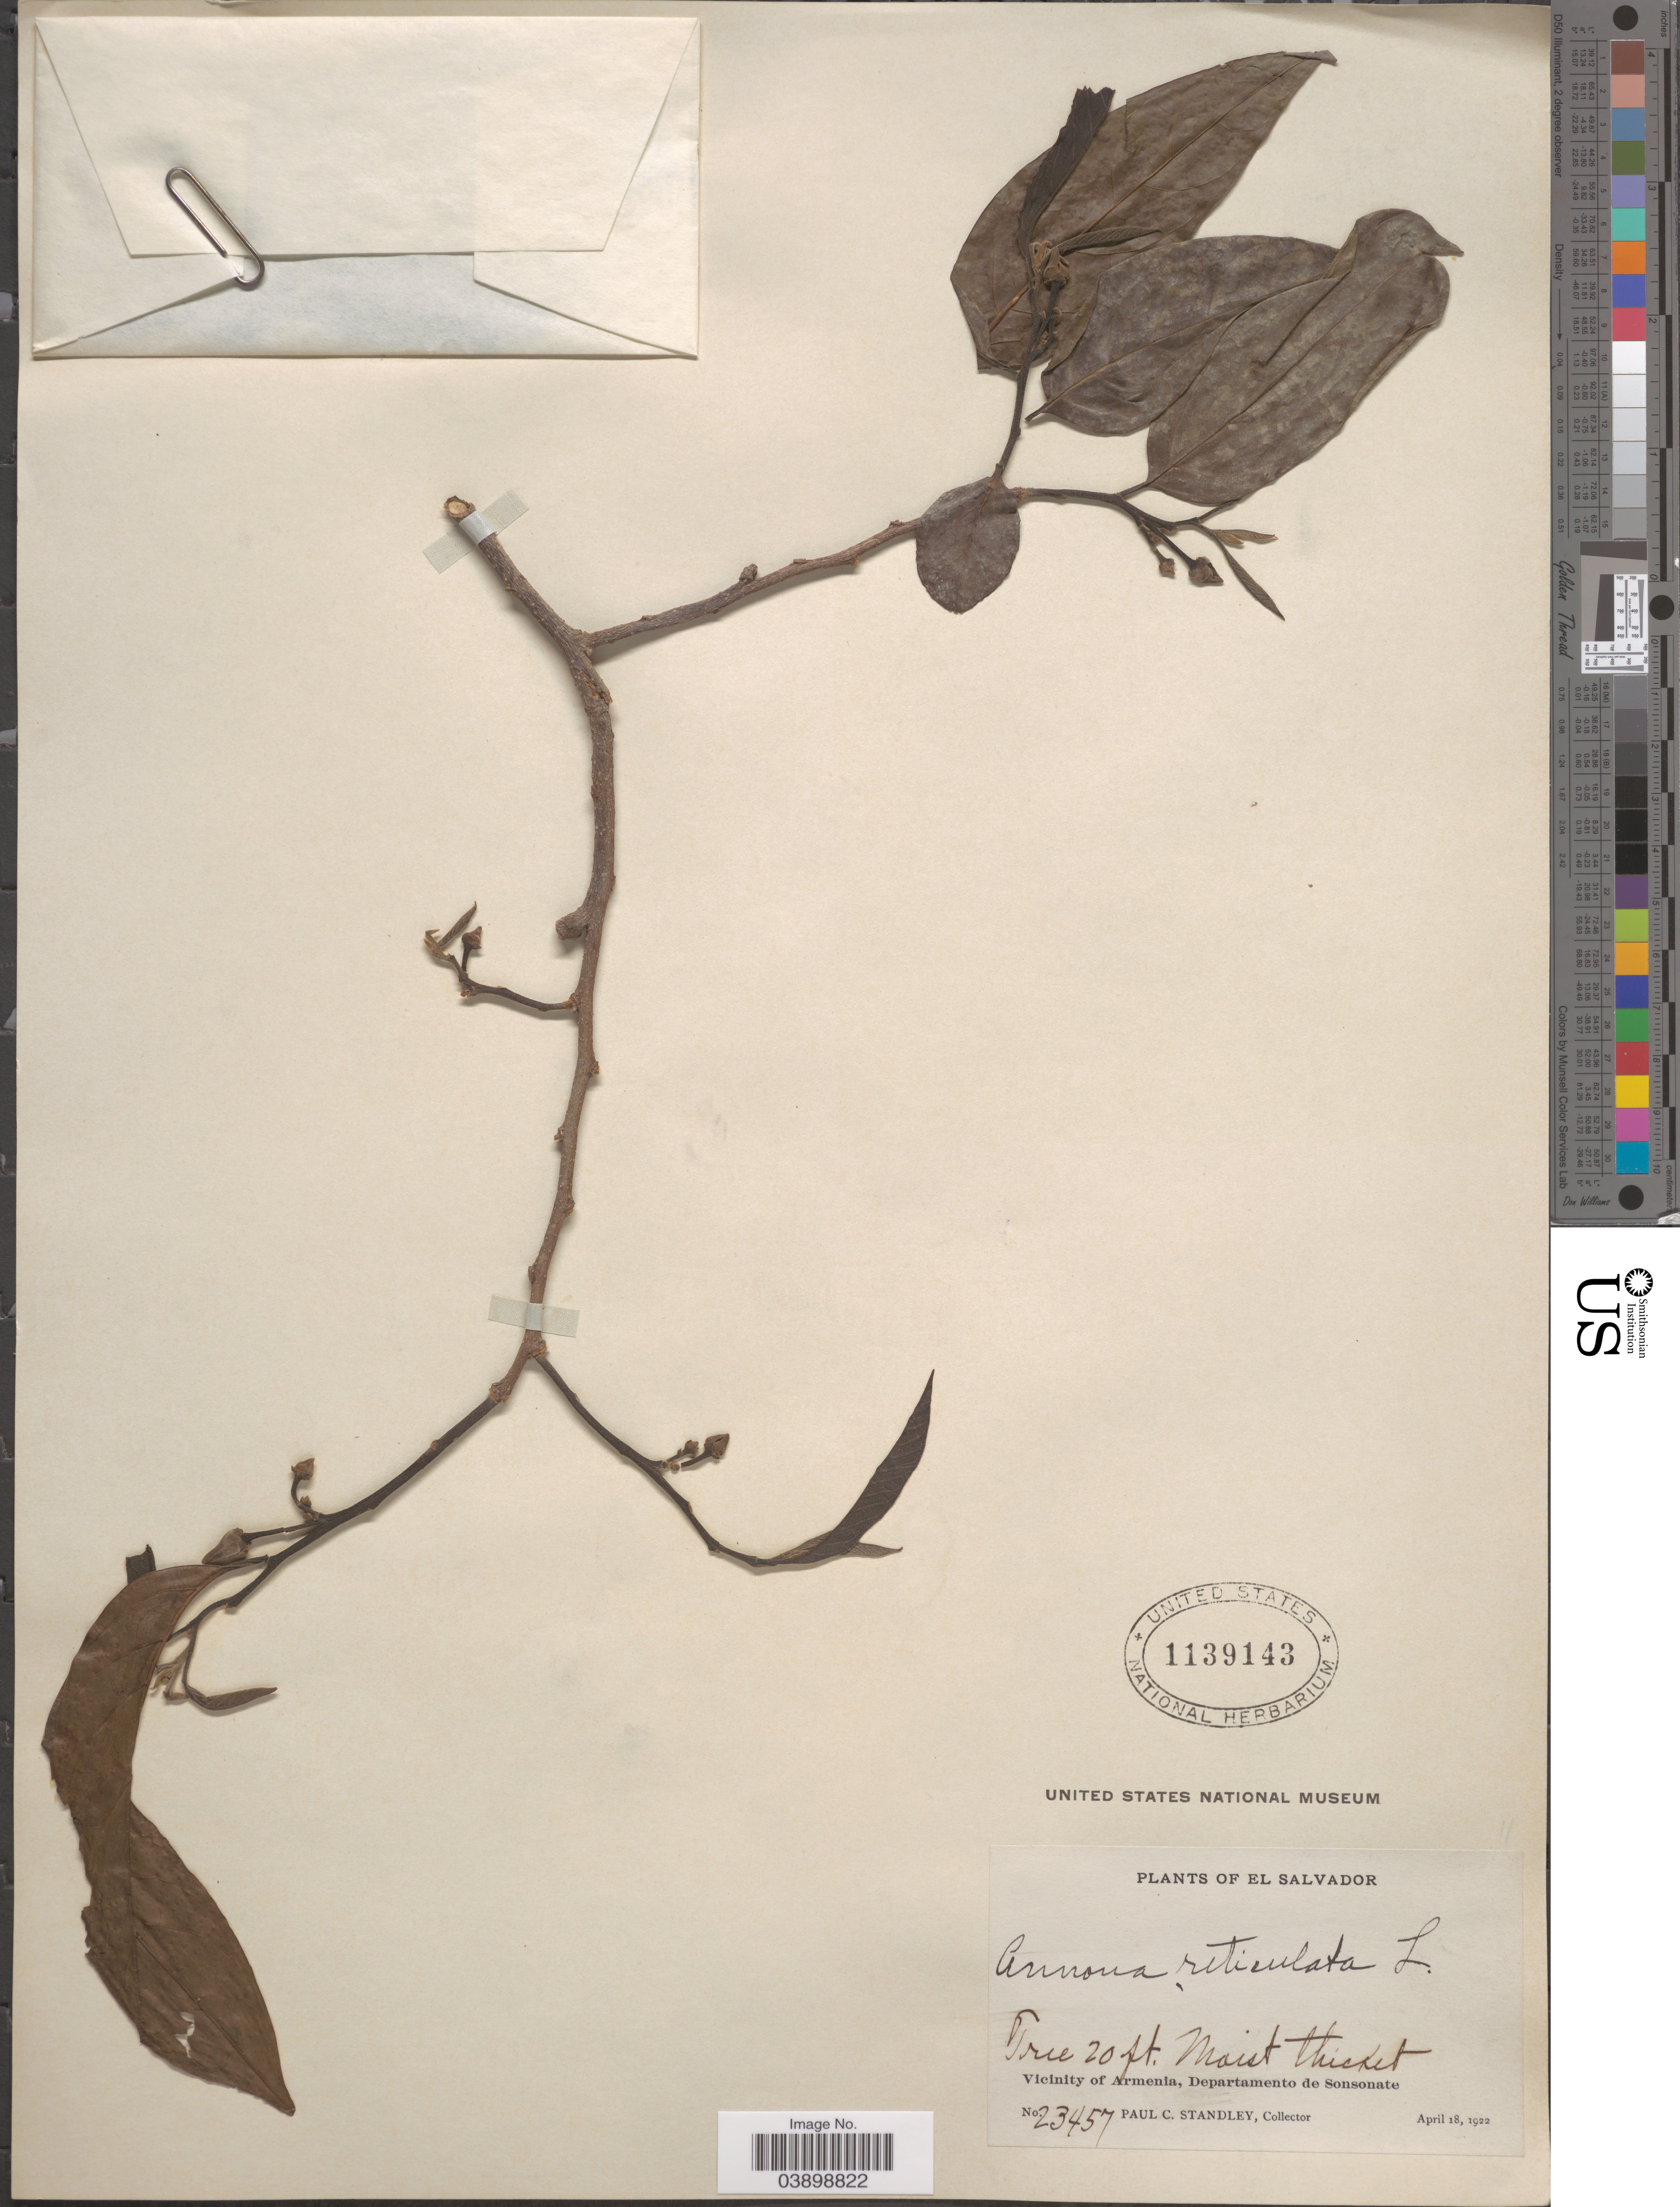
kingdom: Plantae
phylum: Tracheophyta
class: Magnoliopsida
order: Magnoliales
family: Annonaceae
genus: Annona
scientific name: Annona reticulata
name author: L.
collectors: P. C. Standley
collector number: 23457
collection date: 1922-04-18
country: El Salvador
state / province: Sonsonate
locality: Vicinity of Armenia, Departamento de Sonsonate.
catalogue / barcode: US 1139143